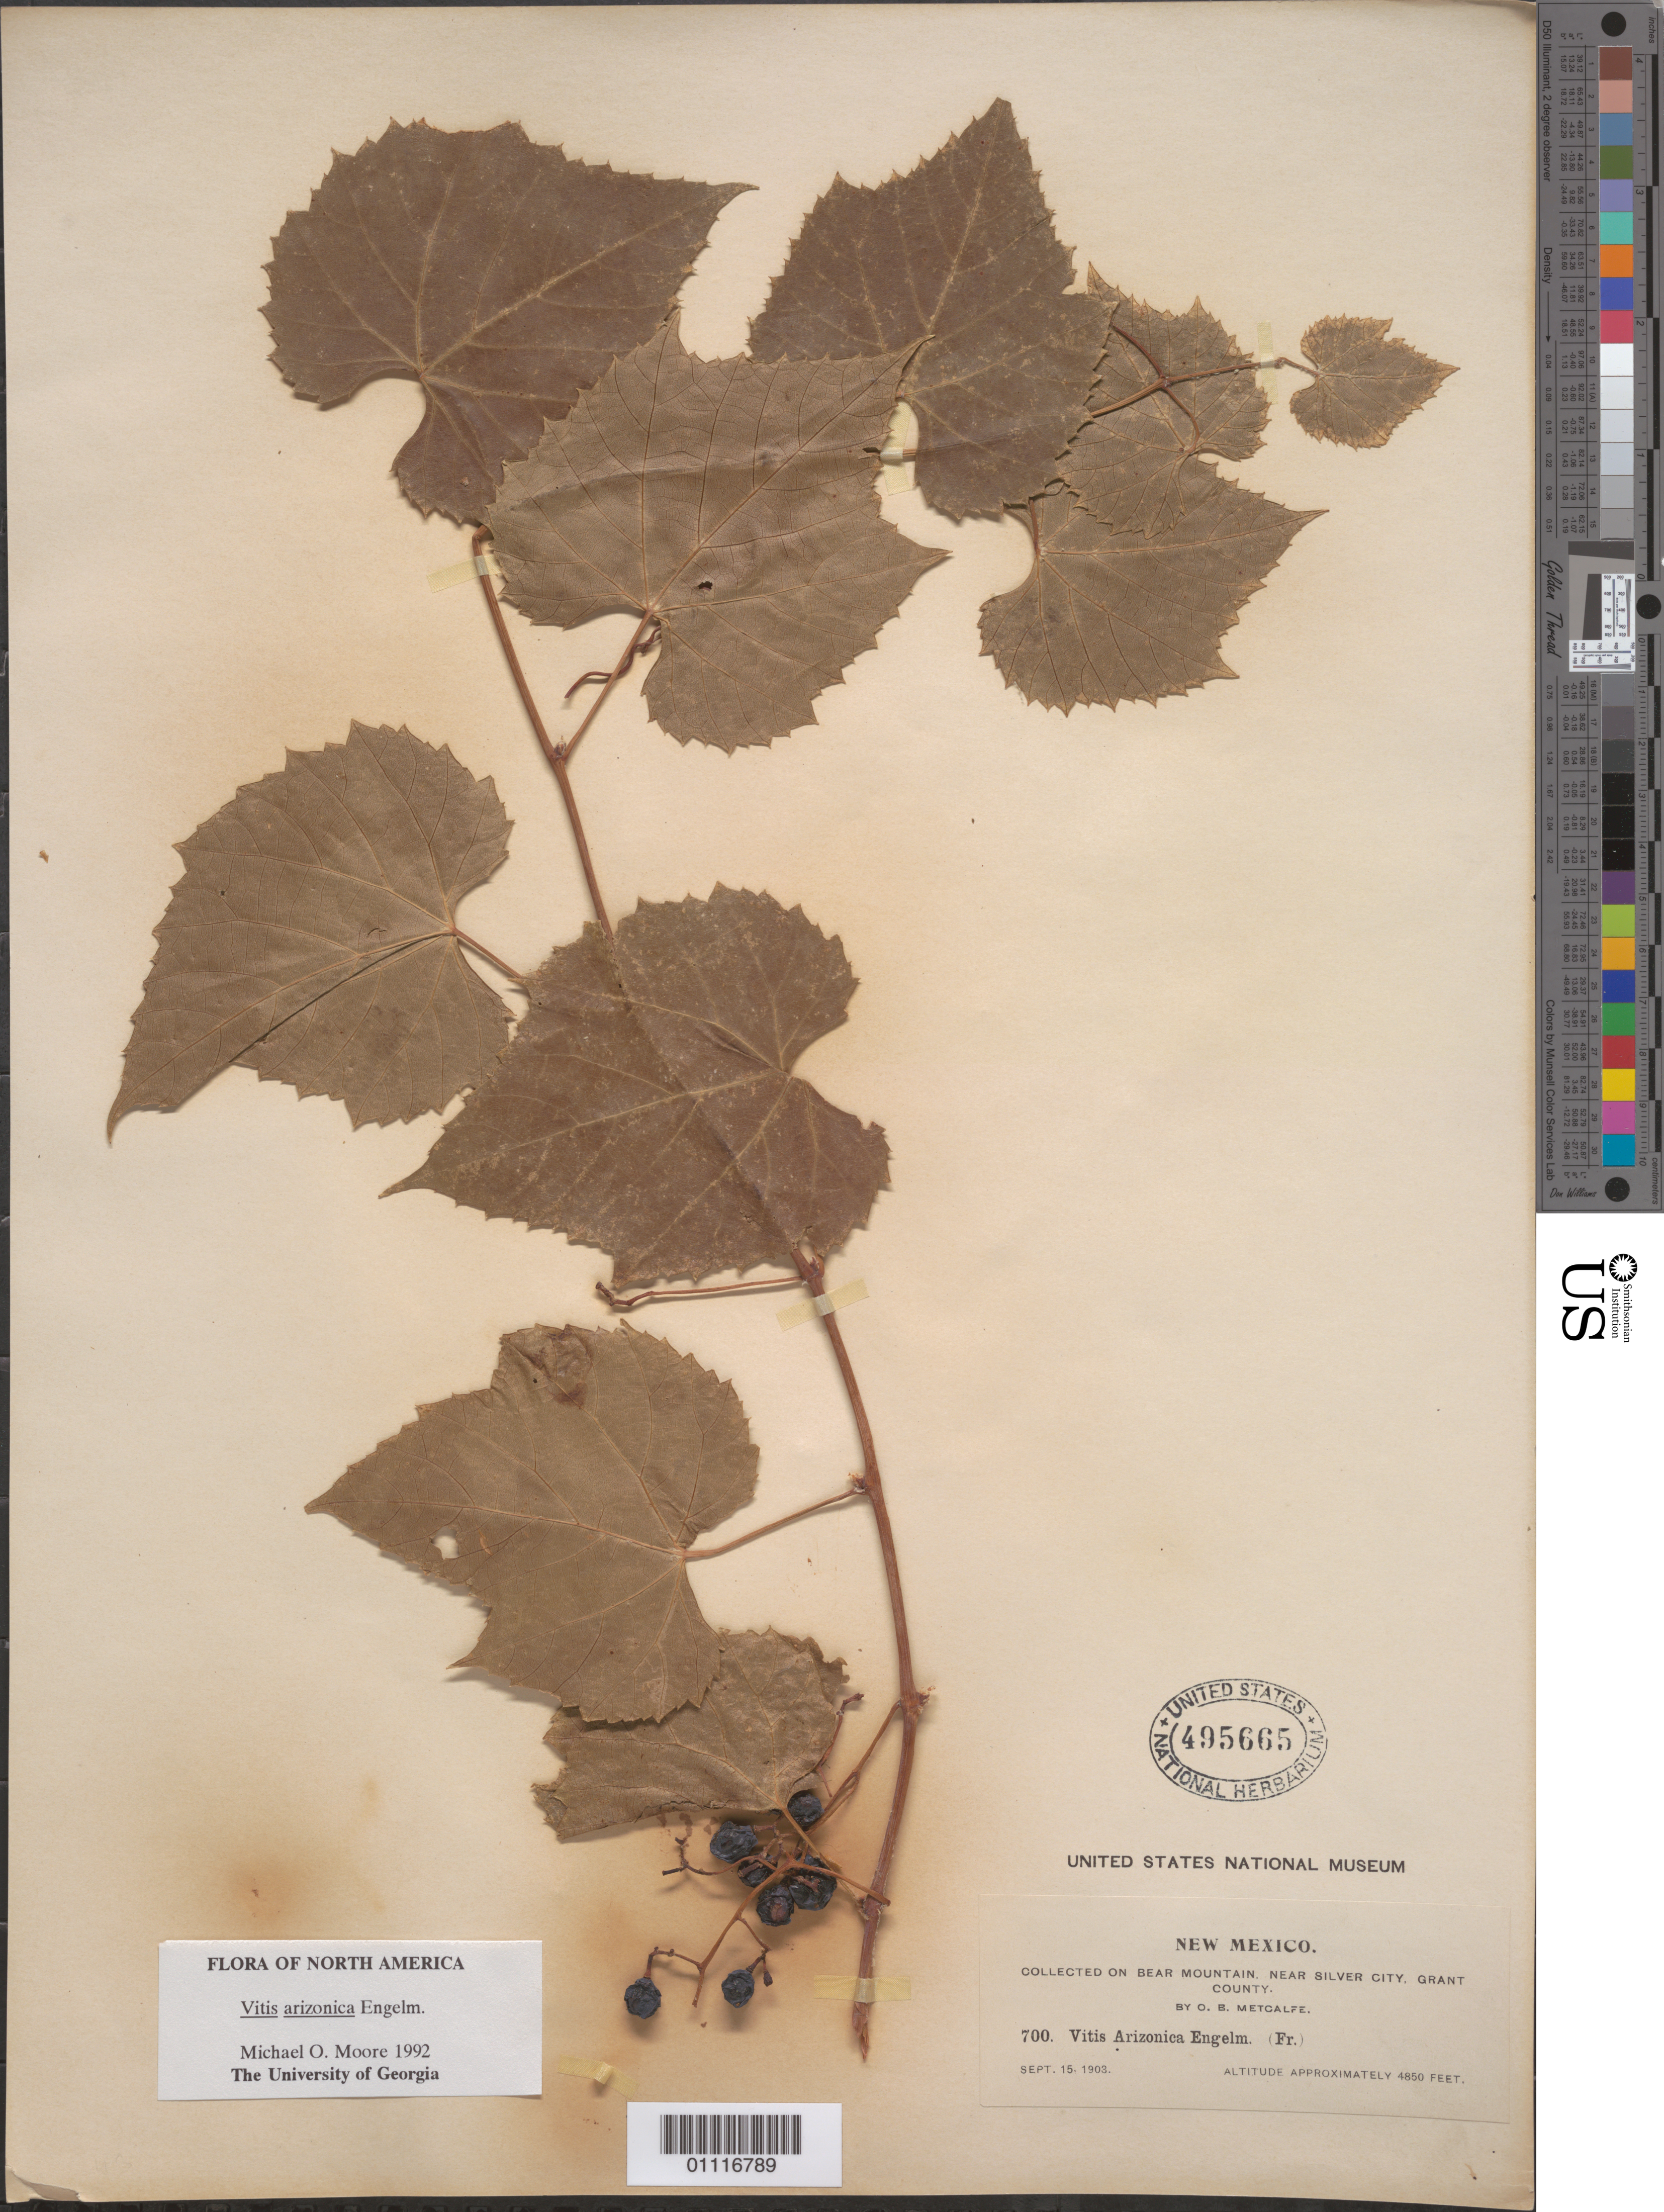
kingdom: Plantae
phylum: Tracheophyta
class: Magnoliopsida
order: Vitales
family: Vitaceae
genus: Vitis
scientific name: Vitis arizonica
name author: Engelm.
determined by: Moore, M. O.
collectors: O. B. Metcalfe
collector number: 700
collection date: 1903-09-15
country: United States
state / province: New Mexico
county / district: Grant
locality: Bear Mountain, near Silver City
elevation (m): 1478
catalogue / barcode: US 495665